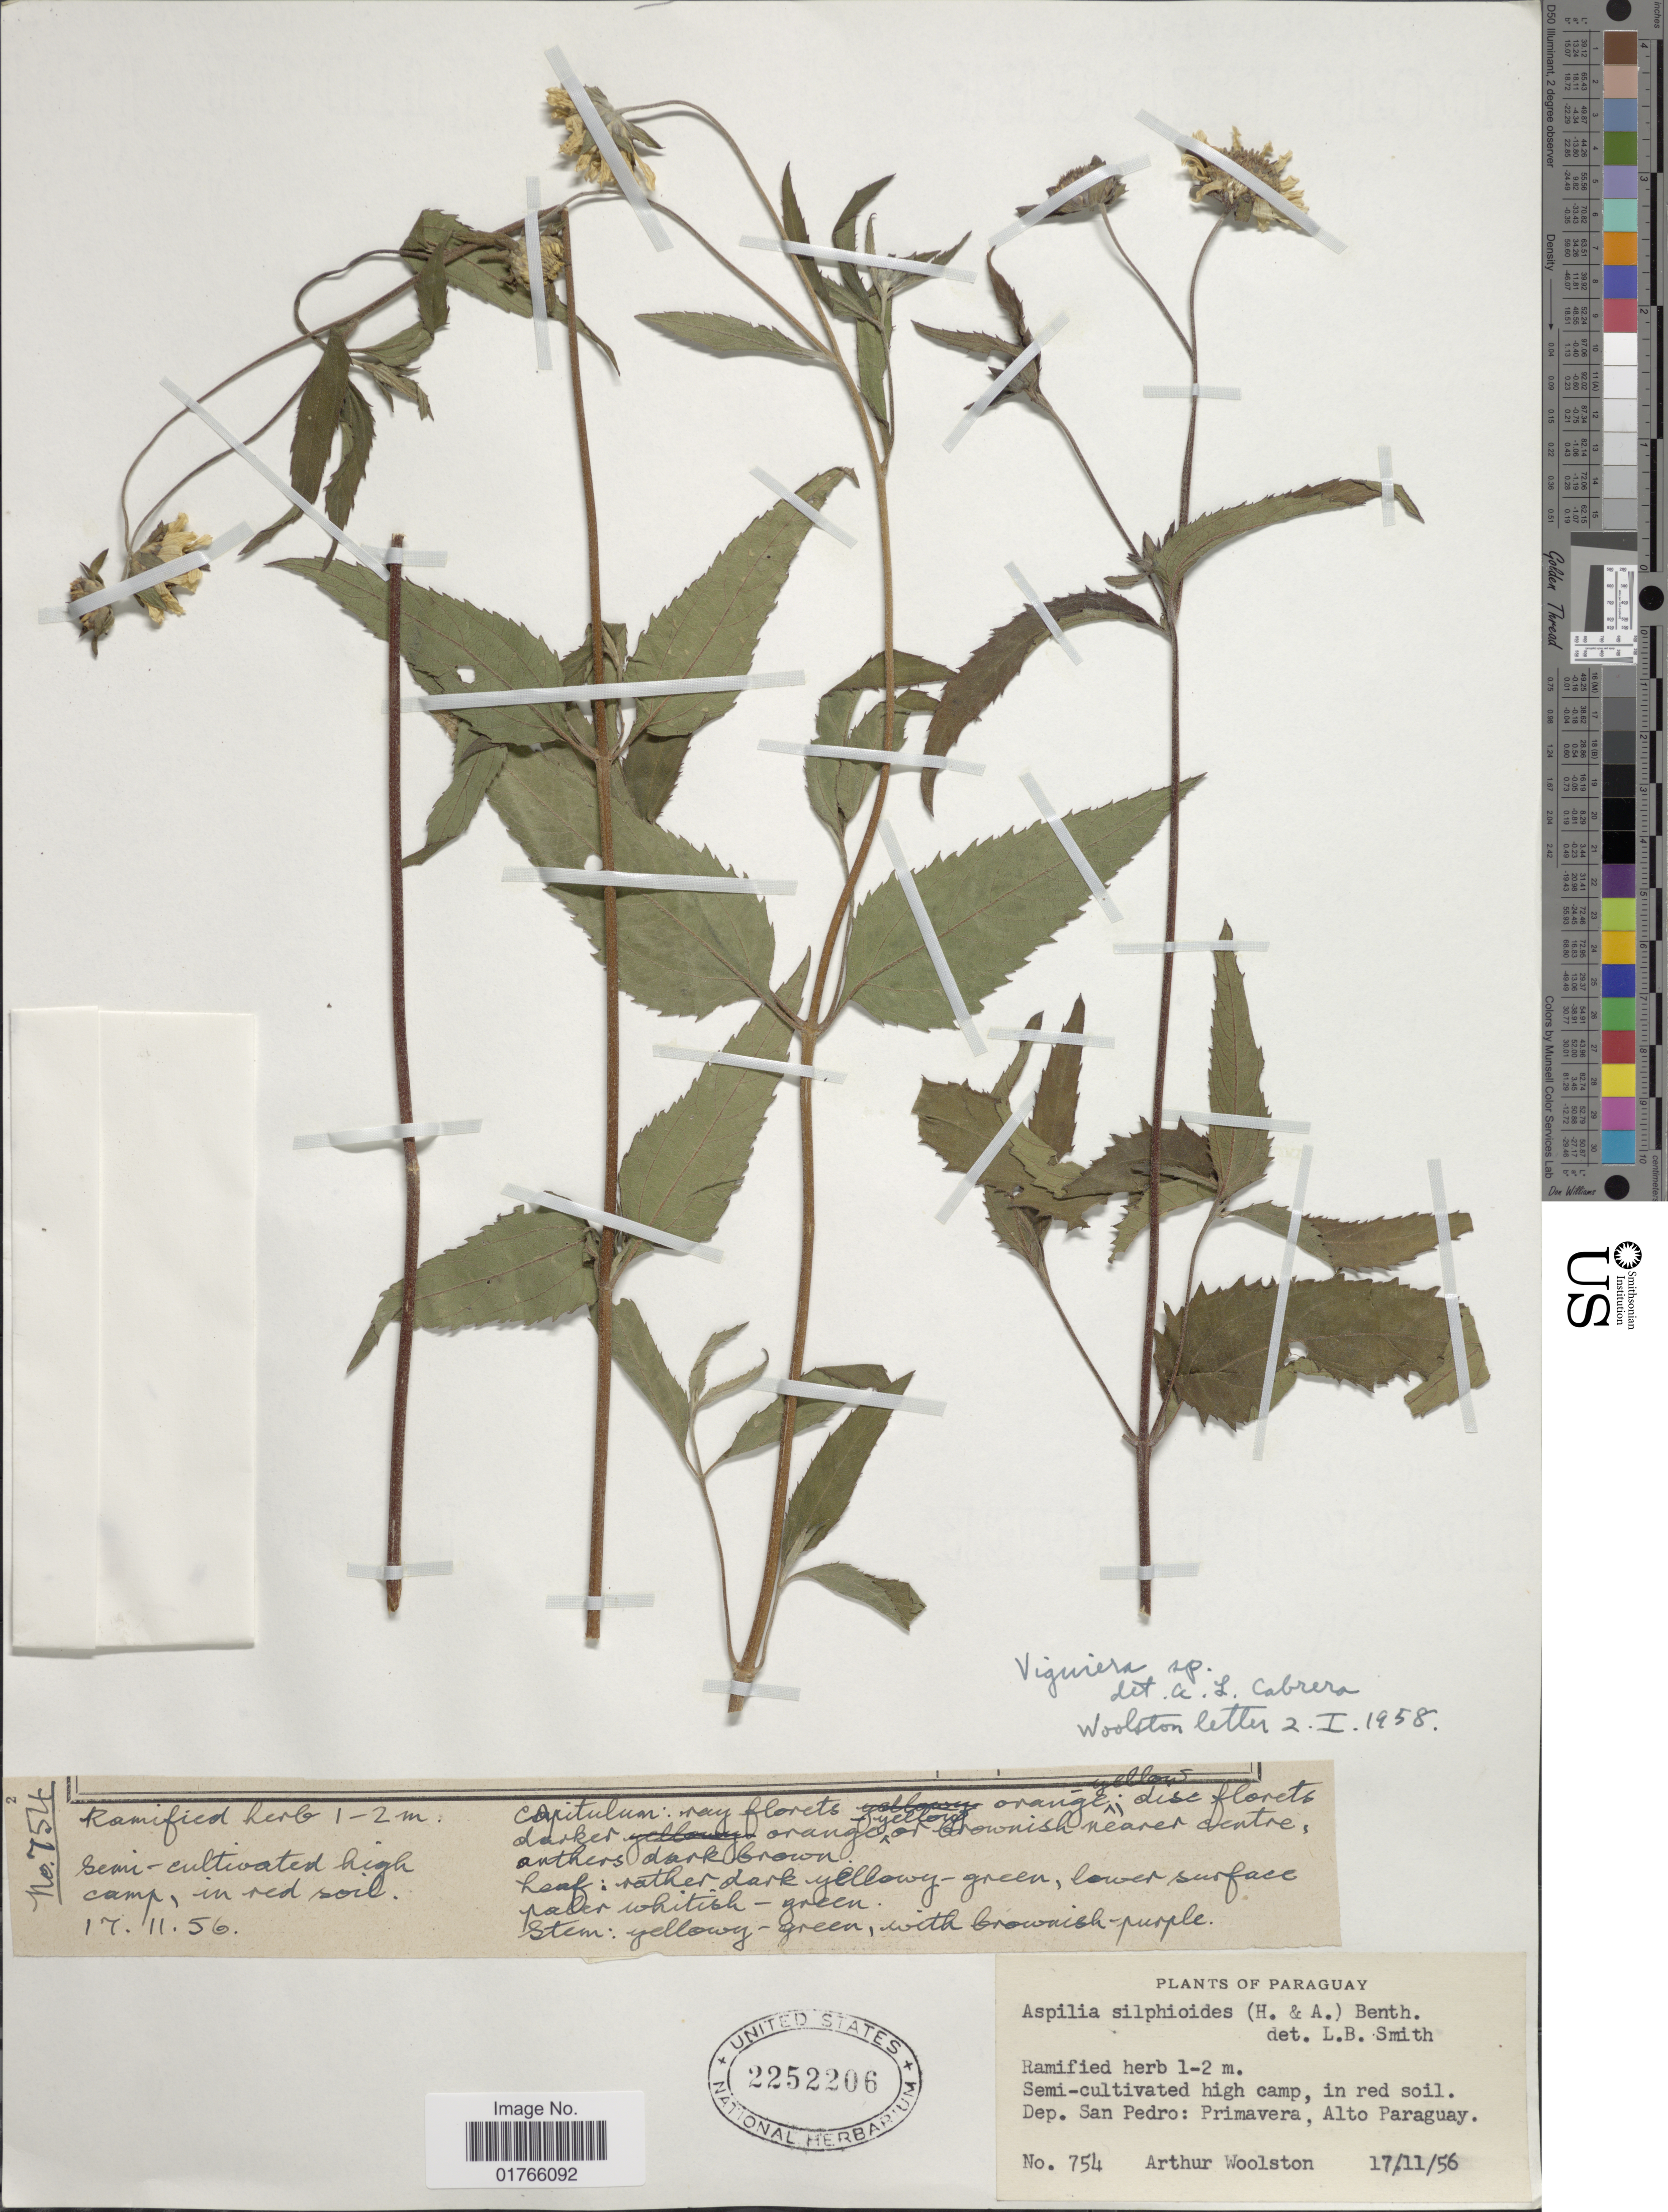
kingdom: Plantae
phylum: Tracheophyta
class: Magnoliopsida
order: Asterales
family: Asteraceae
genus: Aspilia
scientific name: Aspilia silphioides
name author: (Hook. & Arn.) Benth. ex Benth. & Hook. f.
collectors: A. L. Woolston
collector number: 754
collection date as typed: Transcribed d/m/y: 17/11/56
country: Paraguay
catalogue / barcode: US 2252206